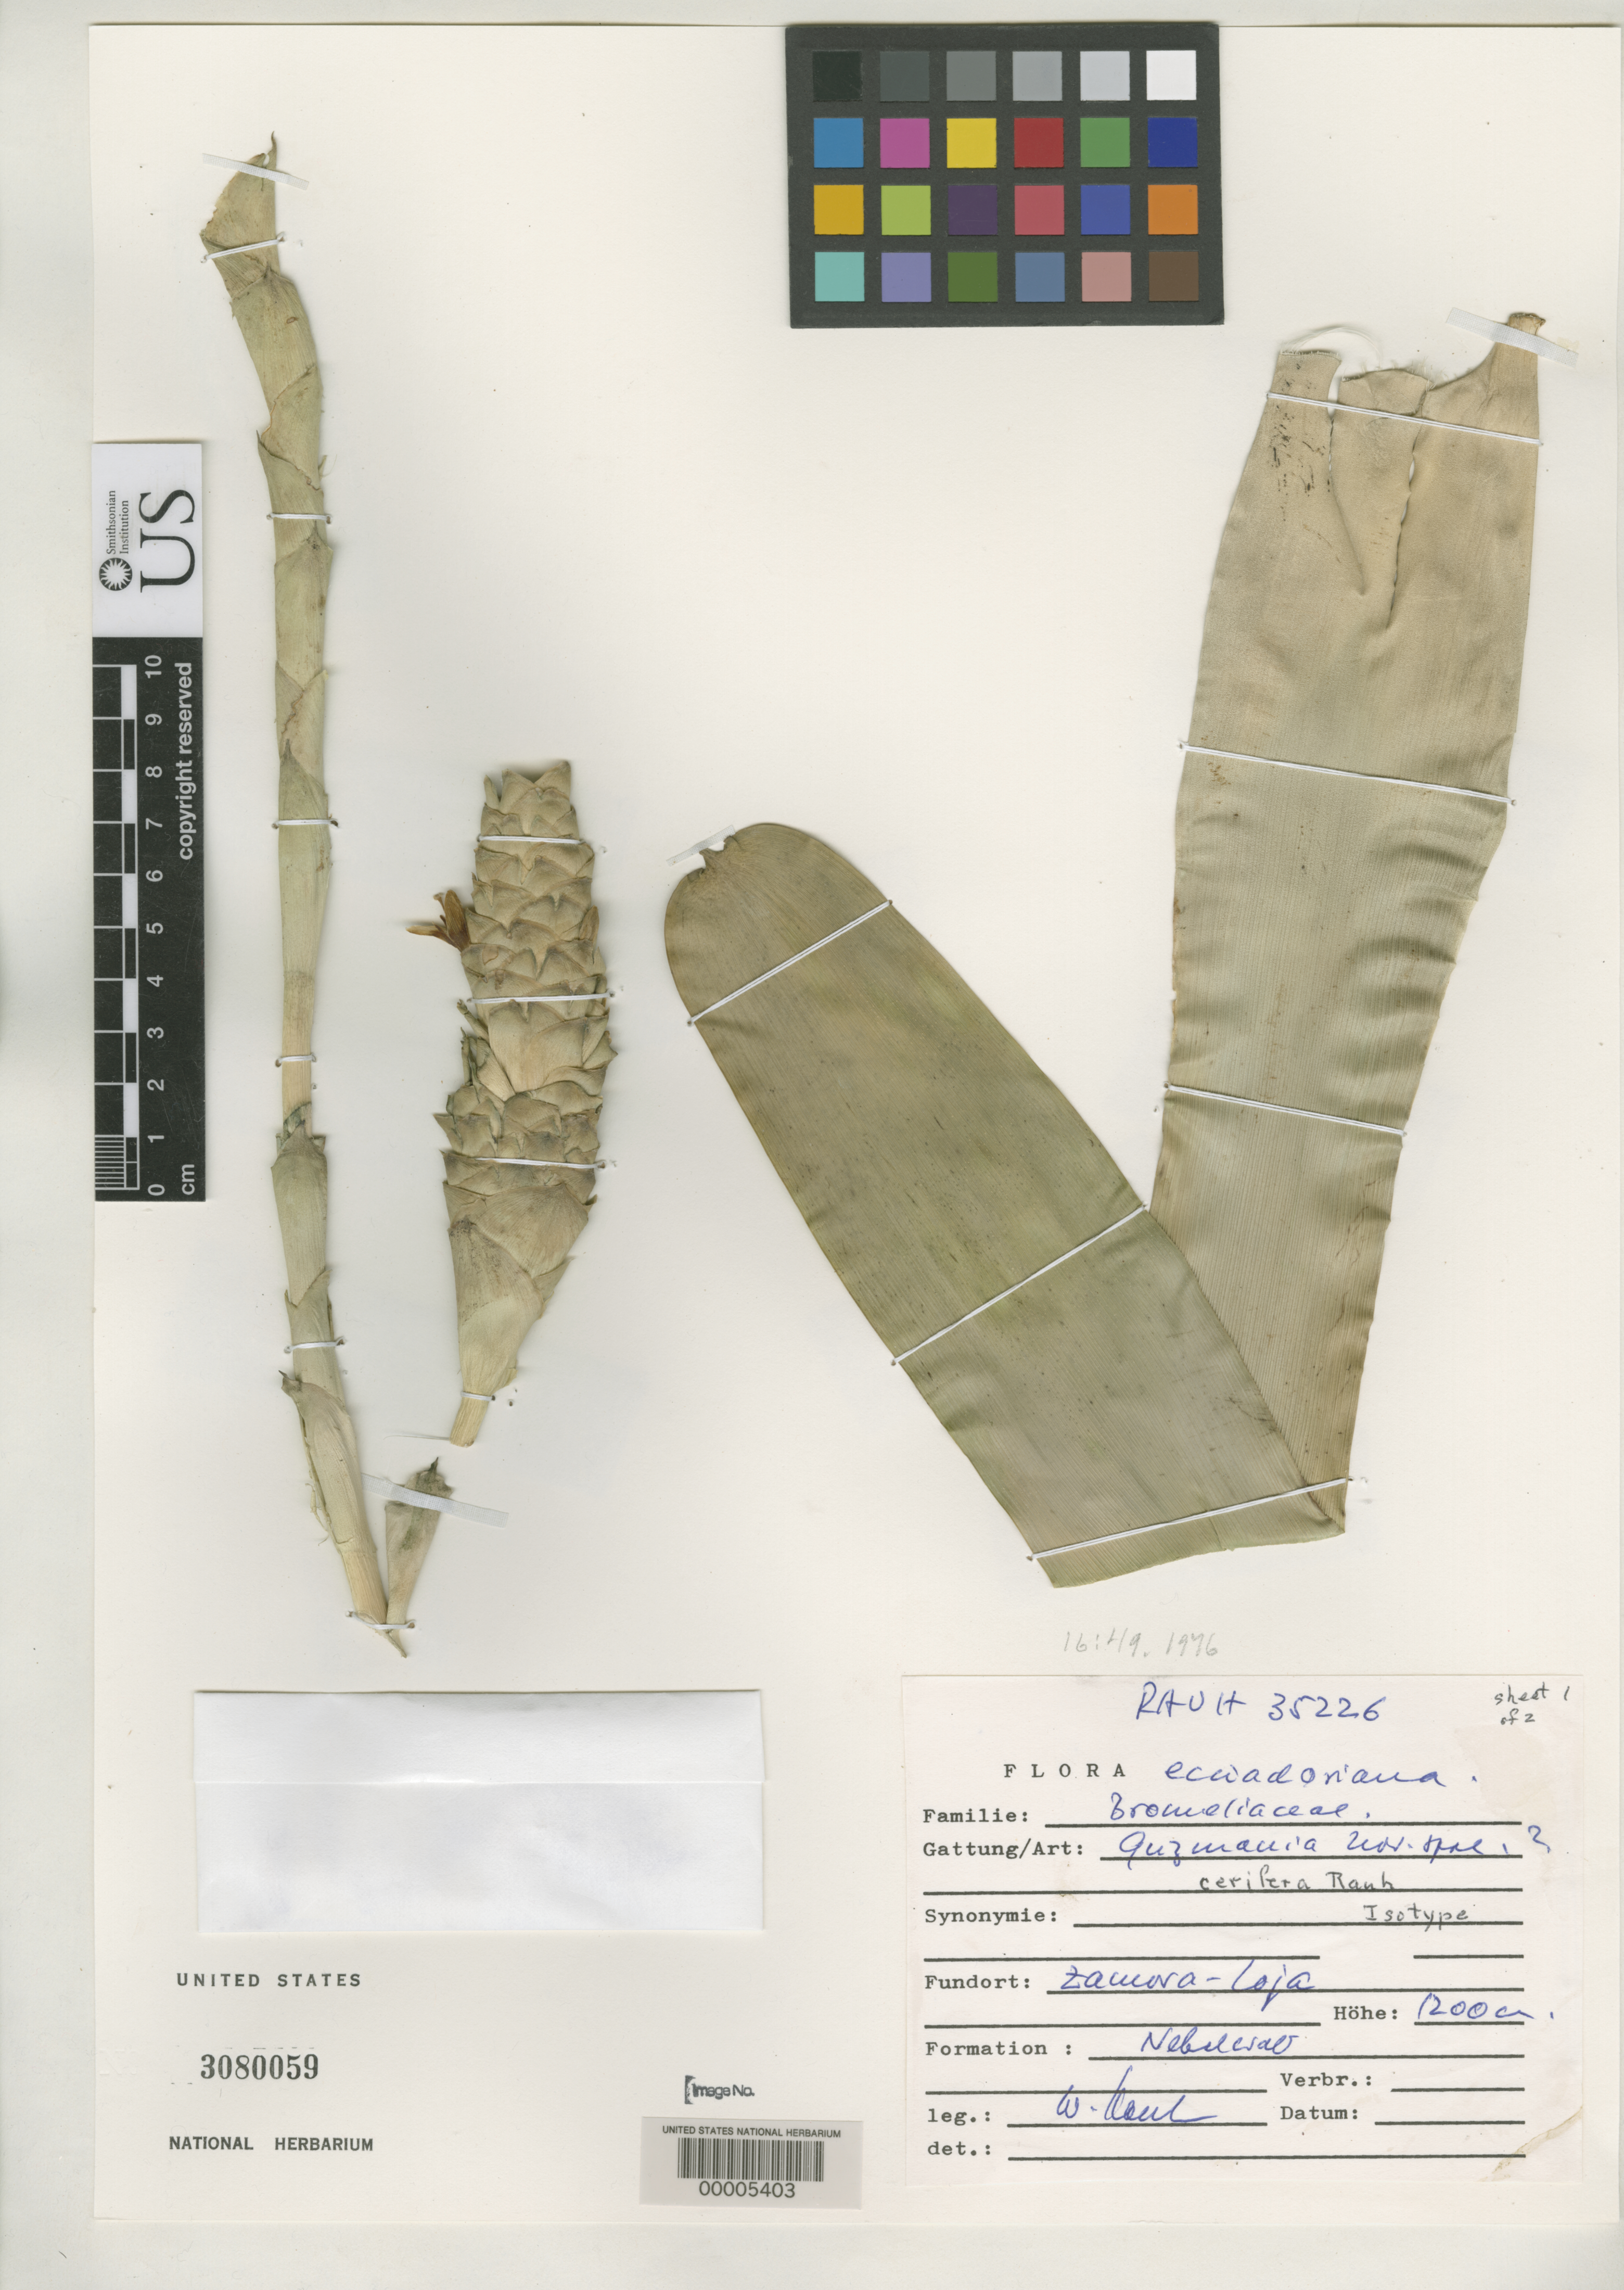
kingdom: Plantae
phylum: Tracheophyta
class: Liliopsida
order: Poales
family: Bromeliaceae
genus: Guzmania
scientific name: Guzmania cerifera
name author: Rauh & Barthlott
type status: Isotype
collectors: W. Rauh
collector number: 35226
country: Ecuador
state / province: Loja / Zamora-Chinchipe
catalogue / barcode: US 3080059